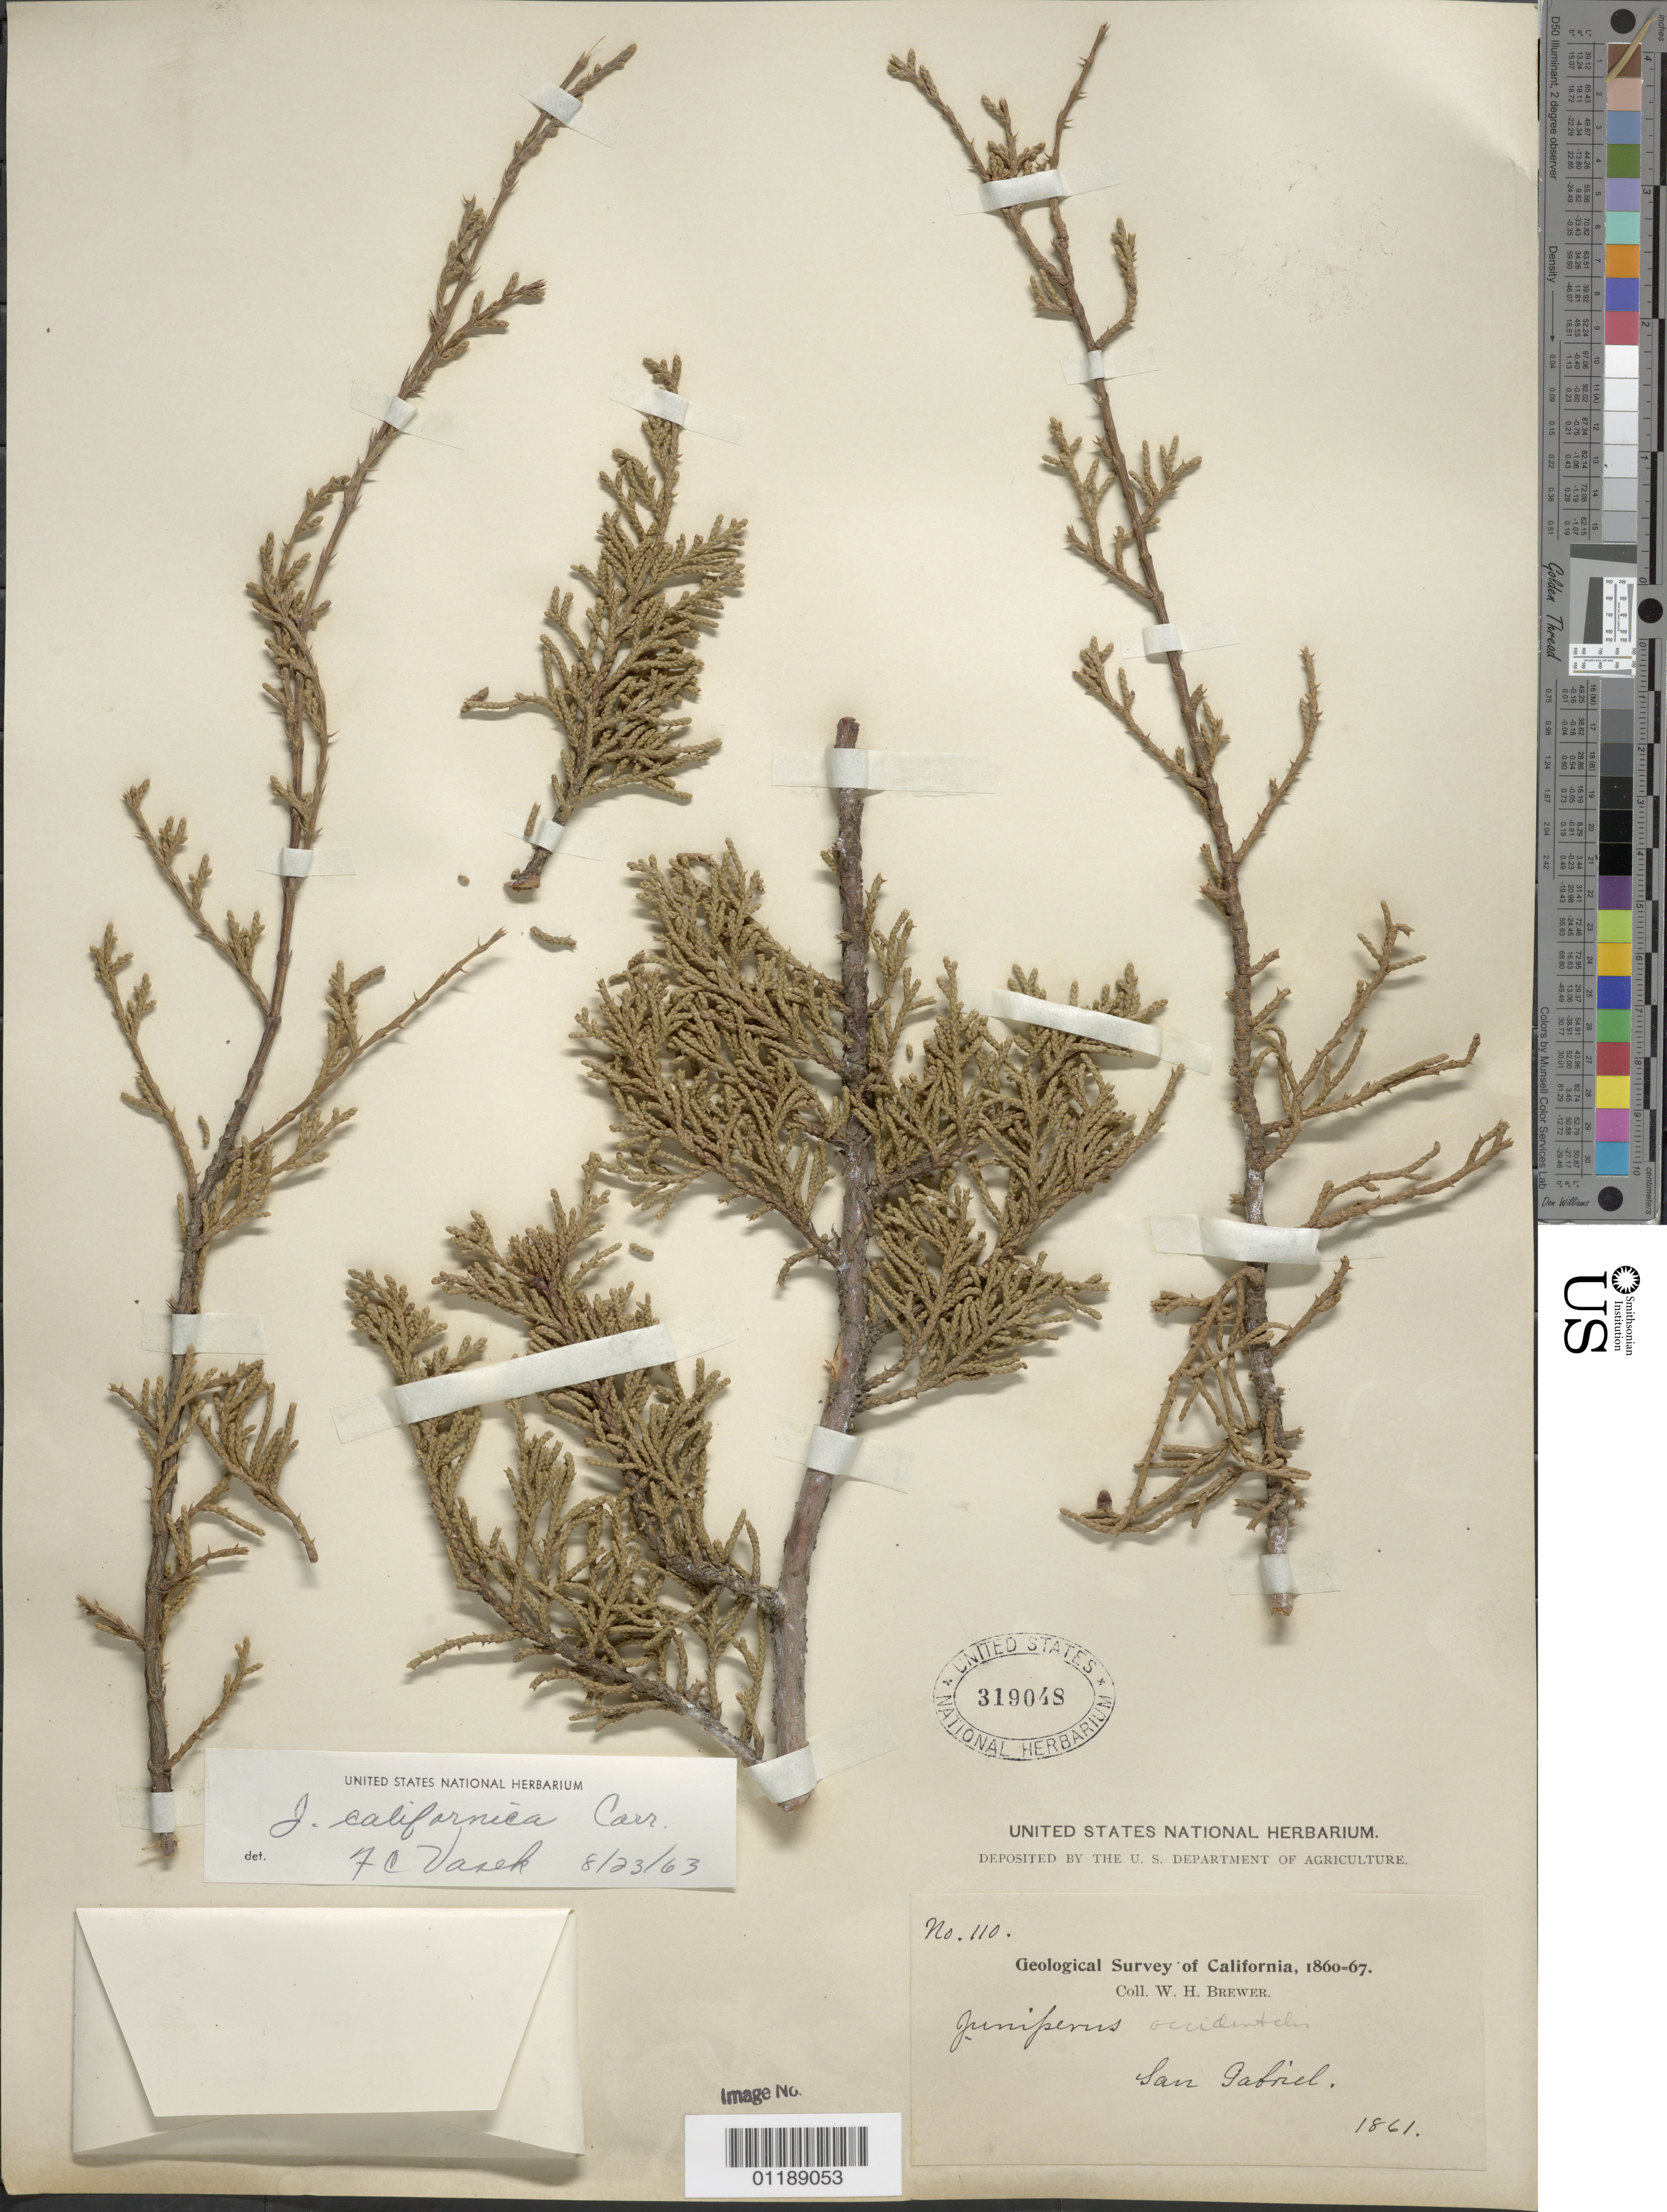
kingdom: Plantae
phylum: Tracheophyta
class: Pinopsida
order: Pinales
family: Cupressaceae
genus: Juniperus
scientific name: Juniperus californica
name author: Carrière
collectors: W. H. Brewer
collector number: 110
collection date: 1861-01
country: United States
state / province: California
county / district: Los Angeles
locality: San Gabriel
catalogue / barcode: US 319048